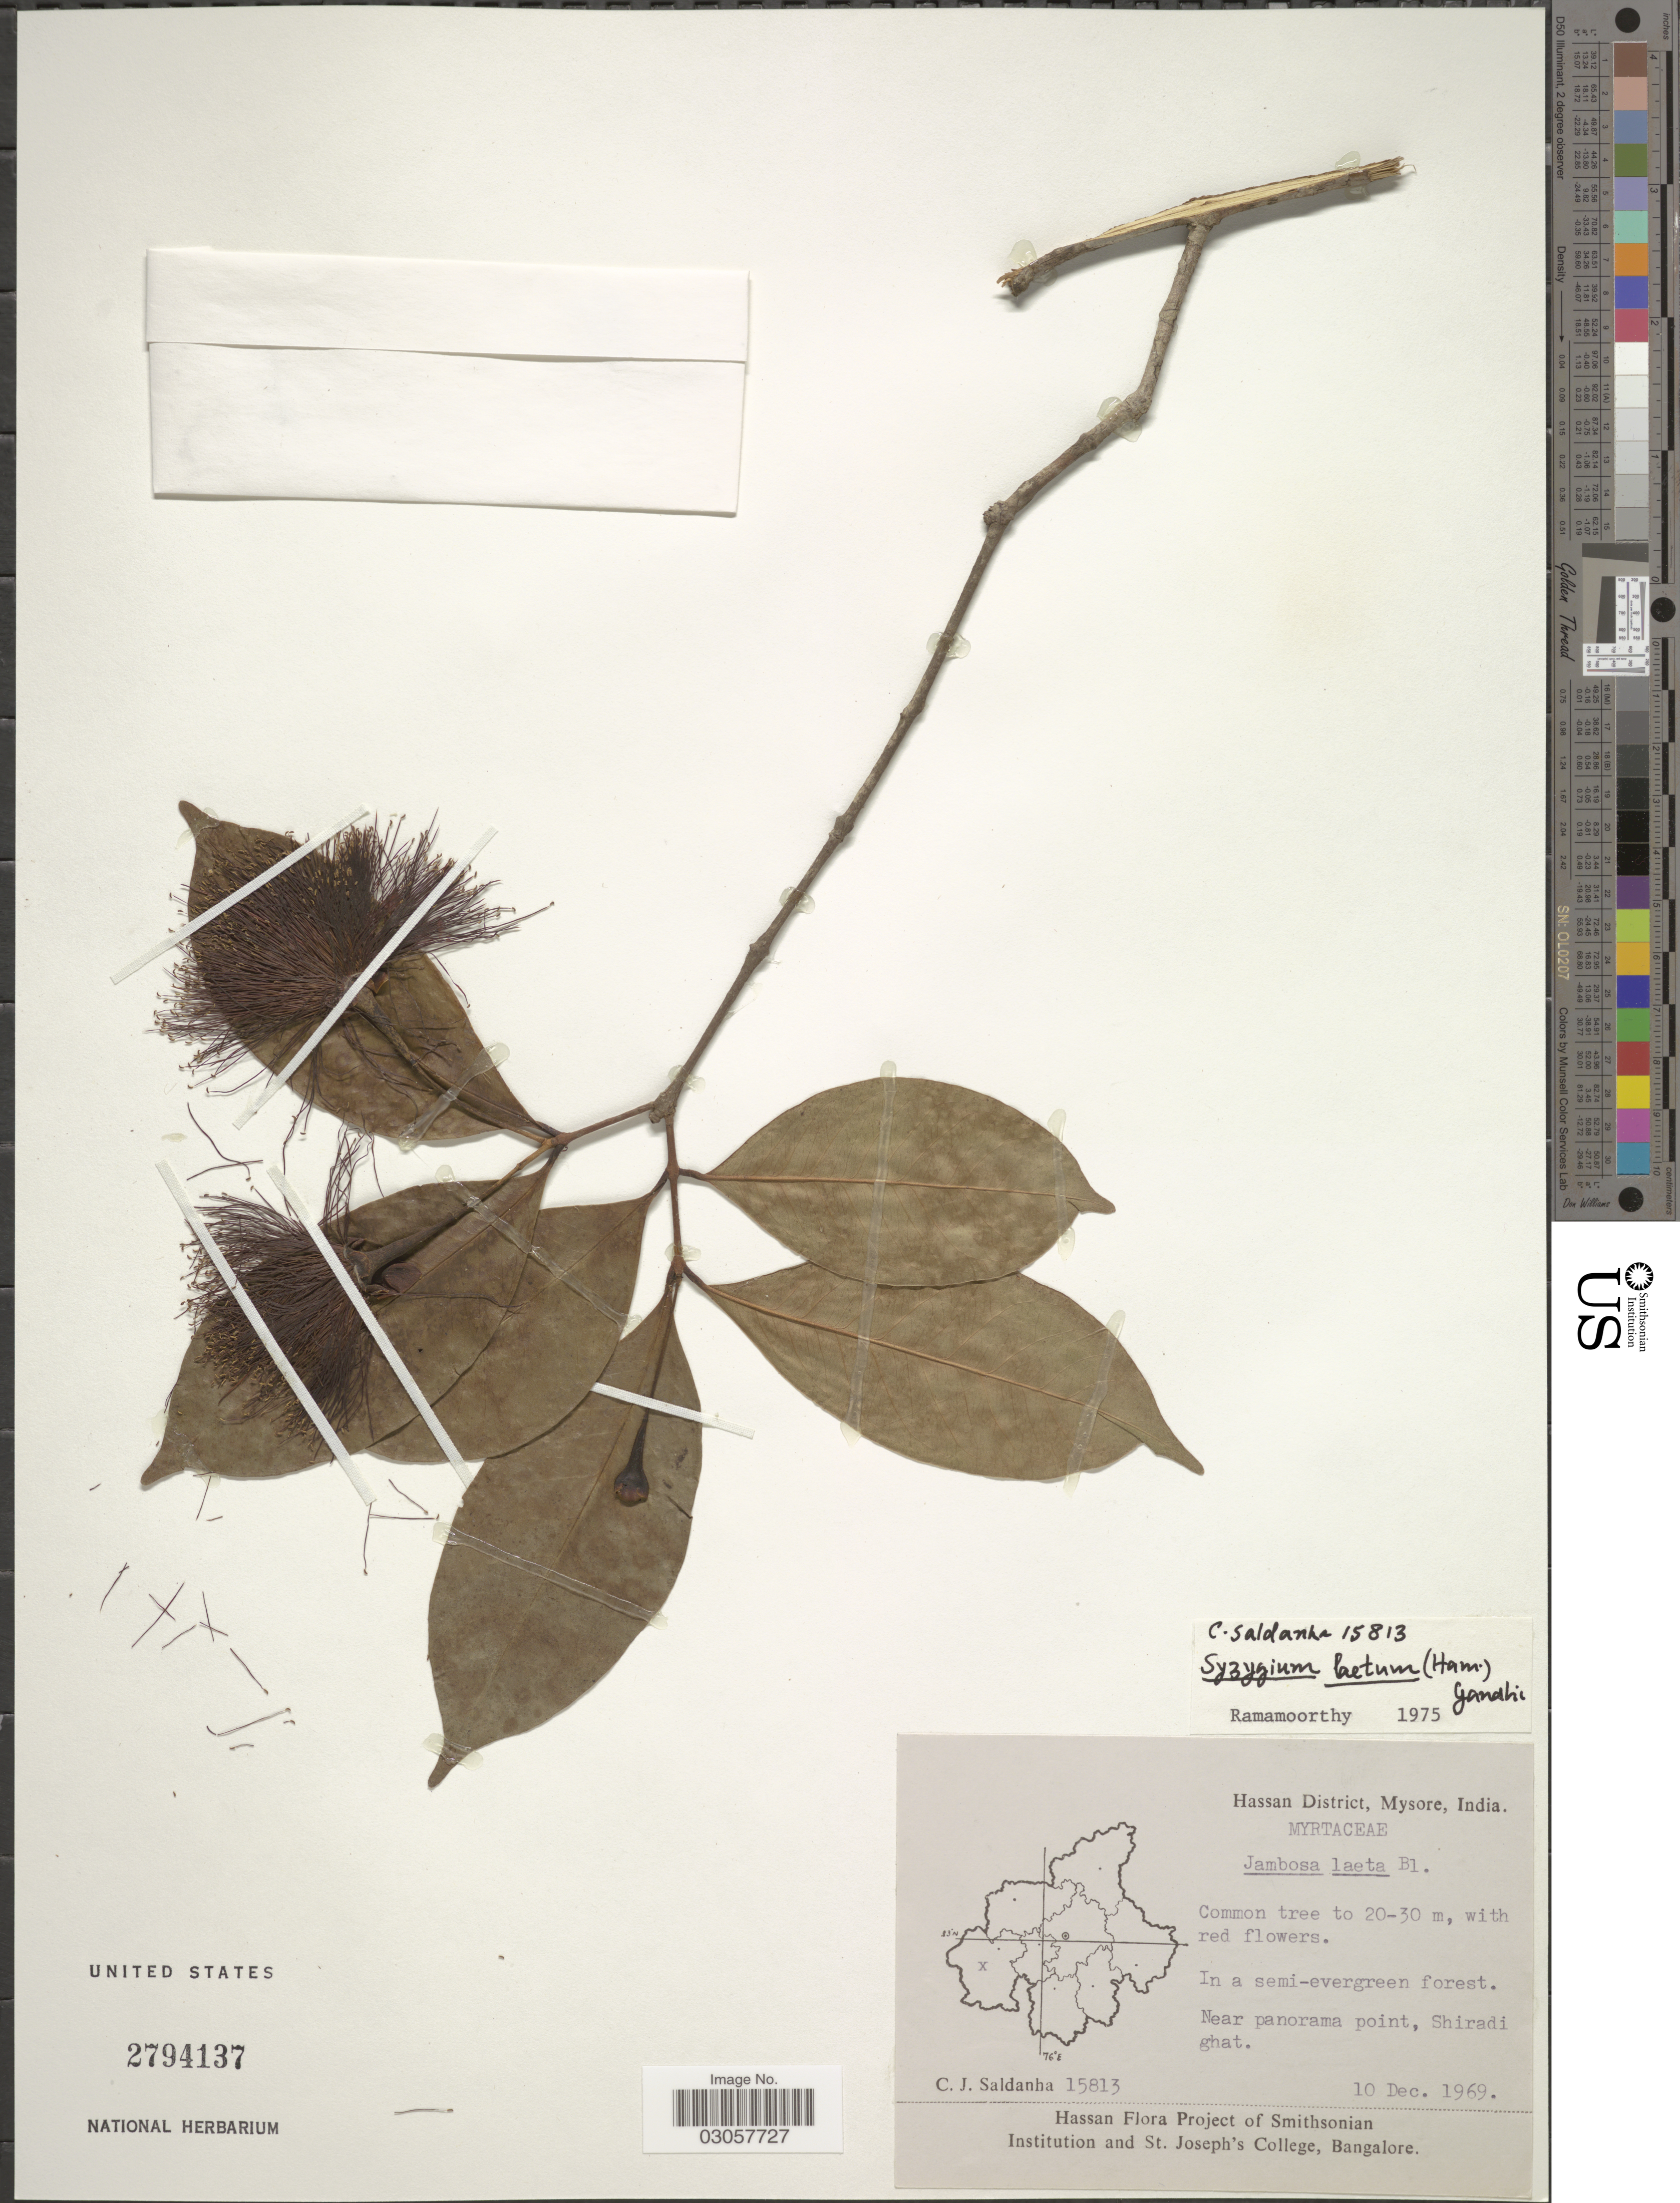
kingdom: Plantae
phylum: Tracheophyta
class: Magnoliopsida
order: Myrtales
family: Myrtaceae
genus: Syzygium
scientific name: Syzygium laetum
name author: (Buch.-Ham.) Gandhi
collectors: C. J. Saldanha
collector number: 15813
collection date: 1969-12-10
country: India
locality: Hassan District, Mysore. Near panorama point, Shiradi ghat.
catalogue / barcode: US 2794137